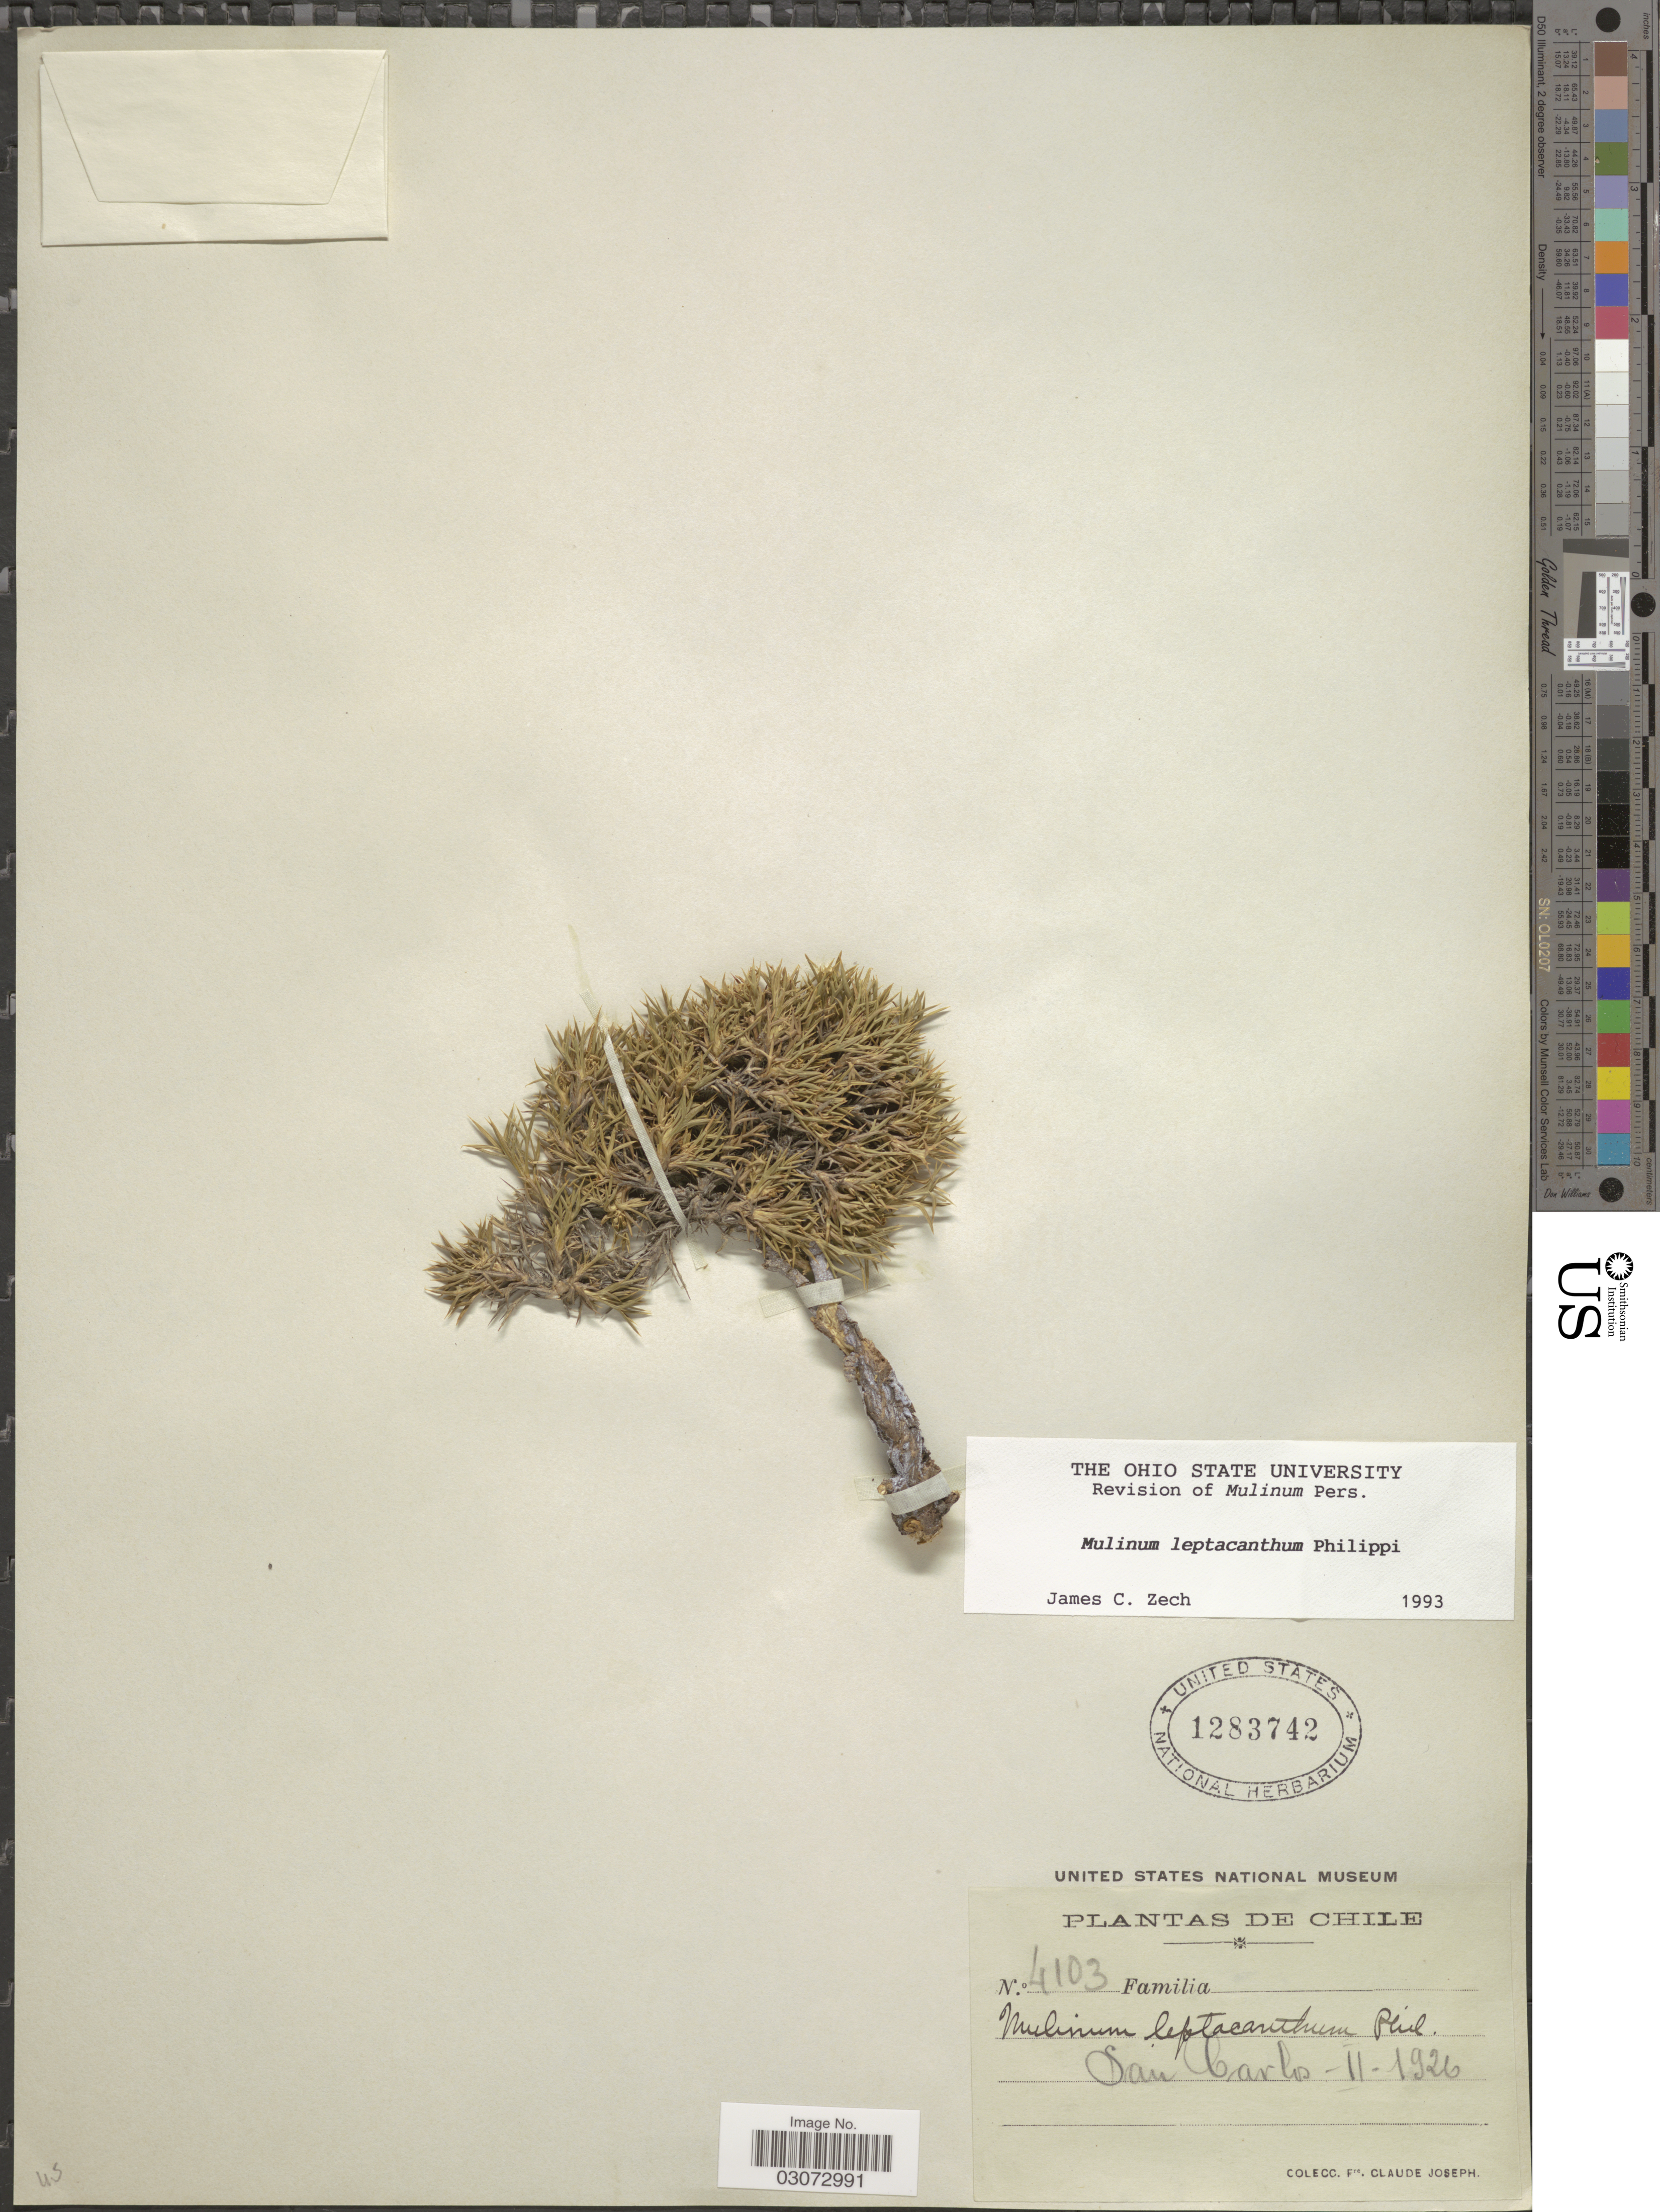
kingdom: Plantae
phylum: Tracheophyta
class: Magnoliopsida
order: Apiales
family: Apiaceae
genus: Mulinum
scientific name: Mulinum leptacanthum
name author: Phil.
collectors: Bro. Claude-Joseph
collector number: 4103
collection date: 1926-02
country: Chile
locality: San Carlos.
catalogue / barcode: US 1283742